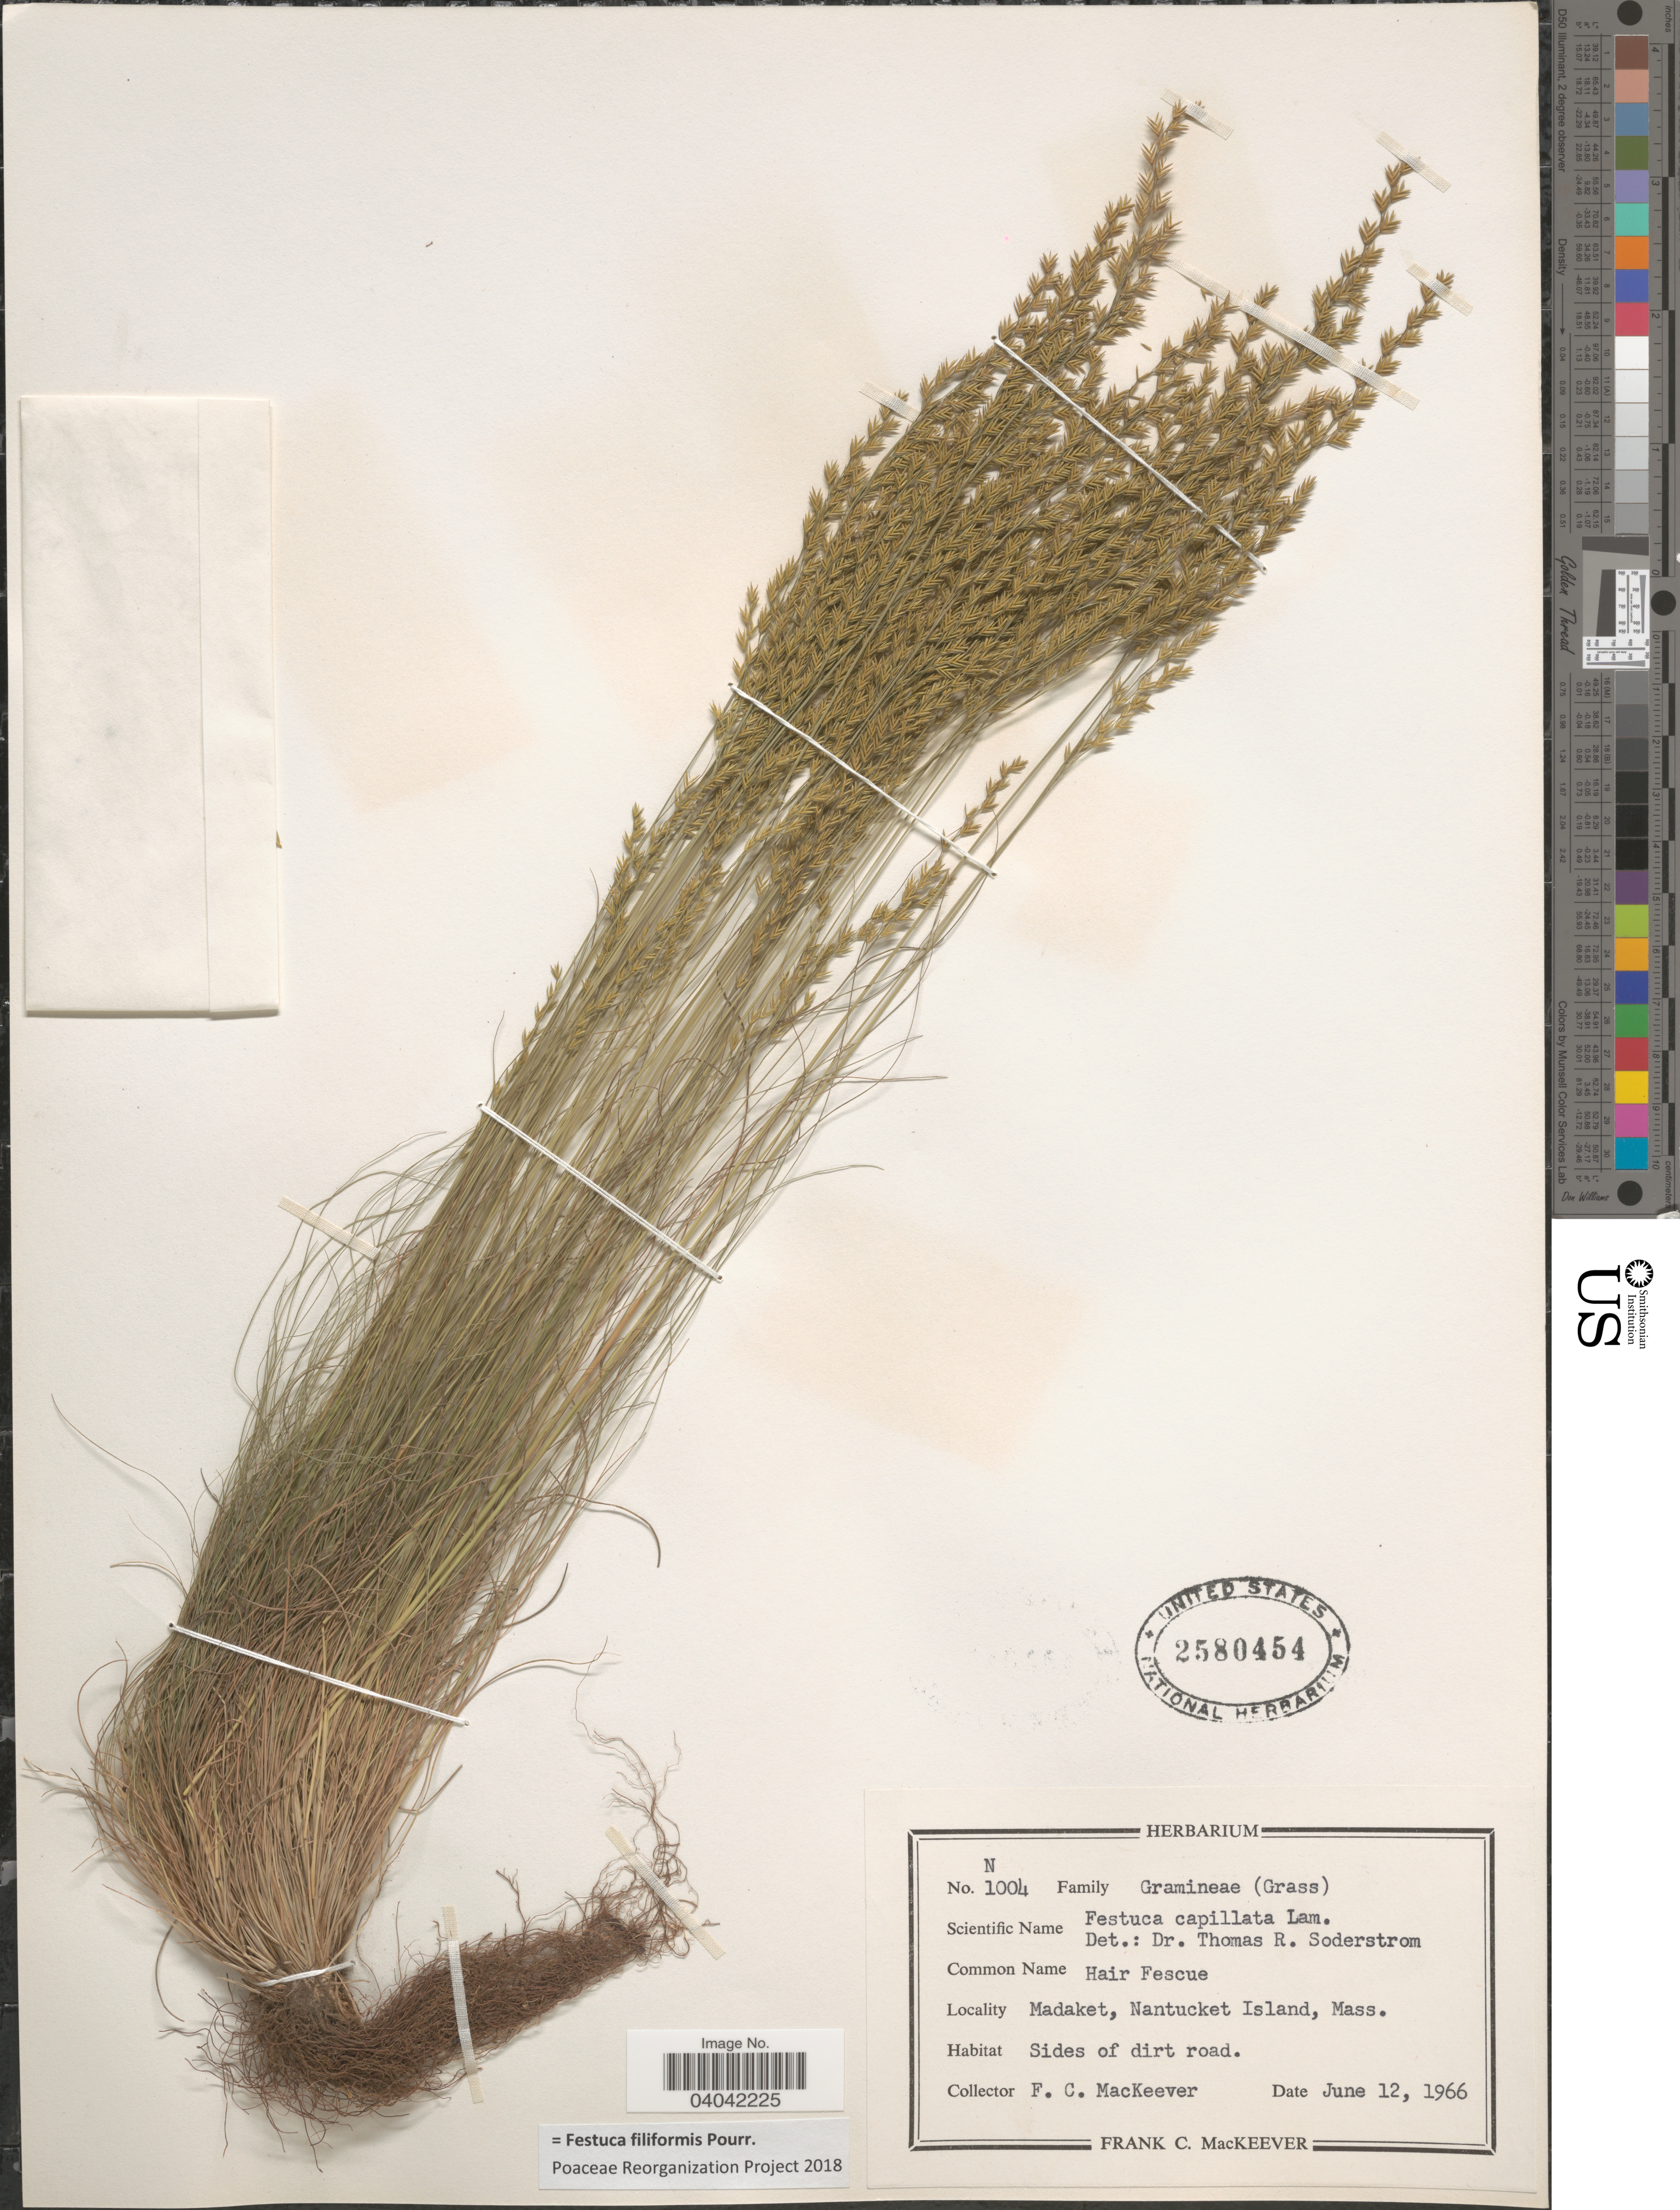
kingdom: Plantae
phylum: Tracheophyta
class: Liliopsida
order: Poales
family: Poaceae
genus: Festuca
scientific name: Festuca filiformis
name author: Pourr.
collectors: F. C. MacKeever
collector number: N1004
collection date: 1966-06-12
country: United States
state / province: Massachusetts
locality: Madaket, Nantucket Island. Sides of dirt road.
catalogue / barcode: US 2580454